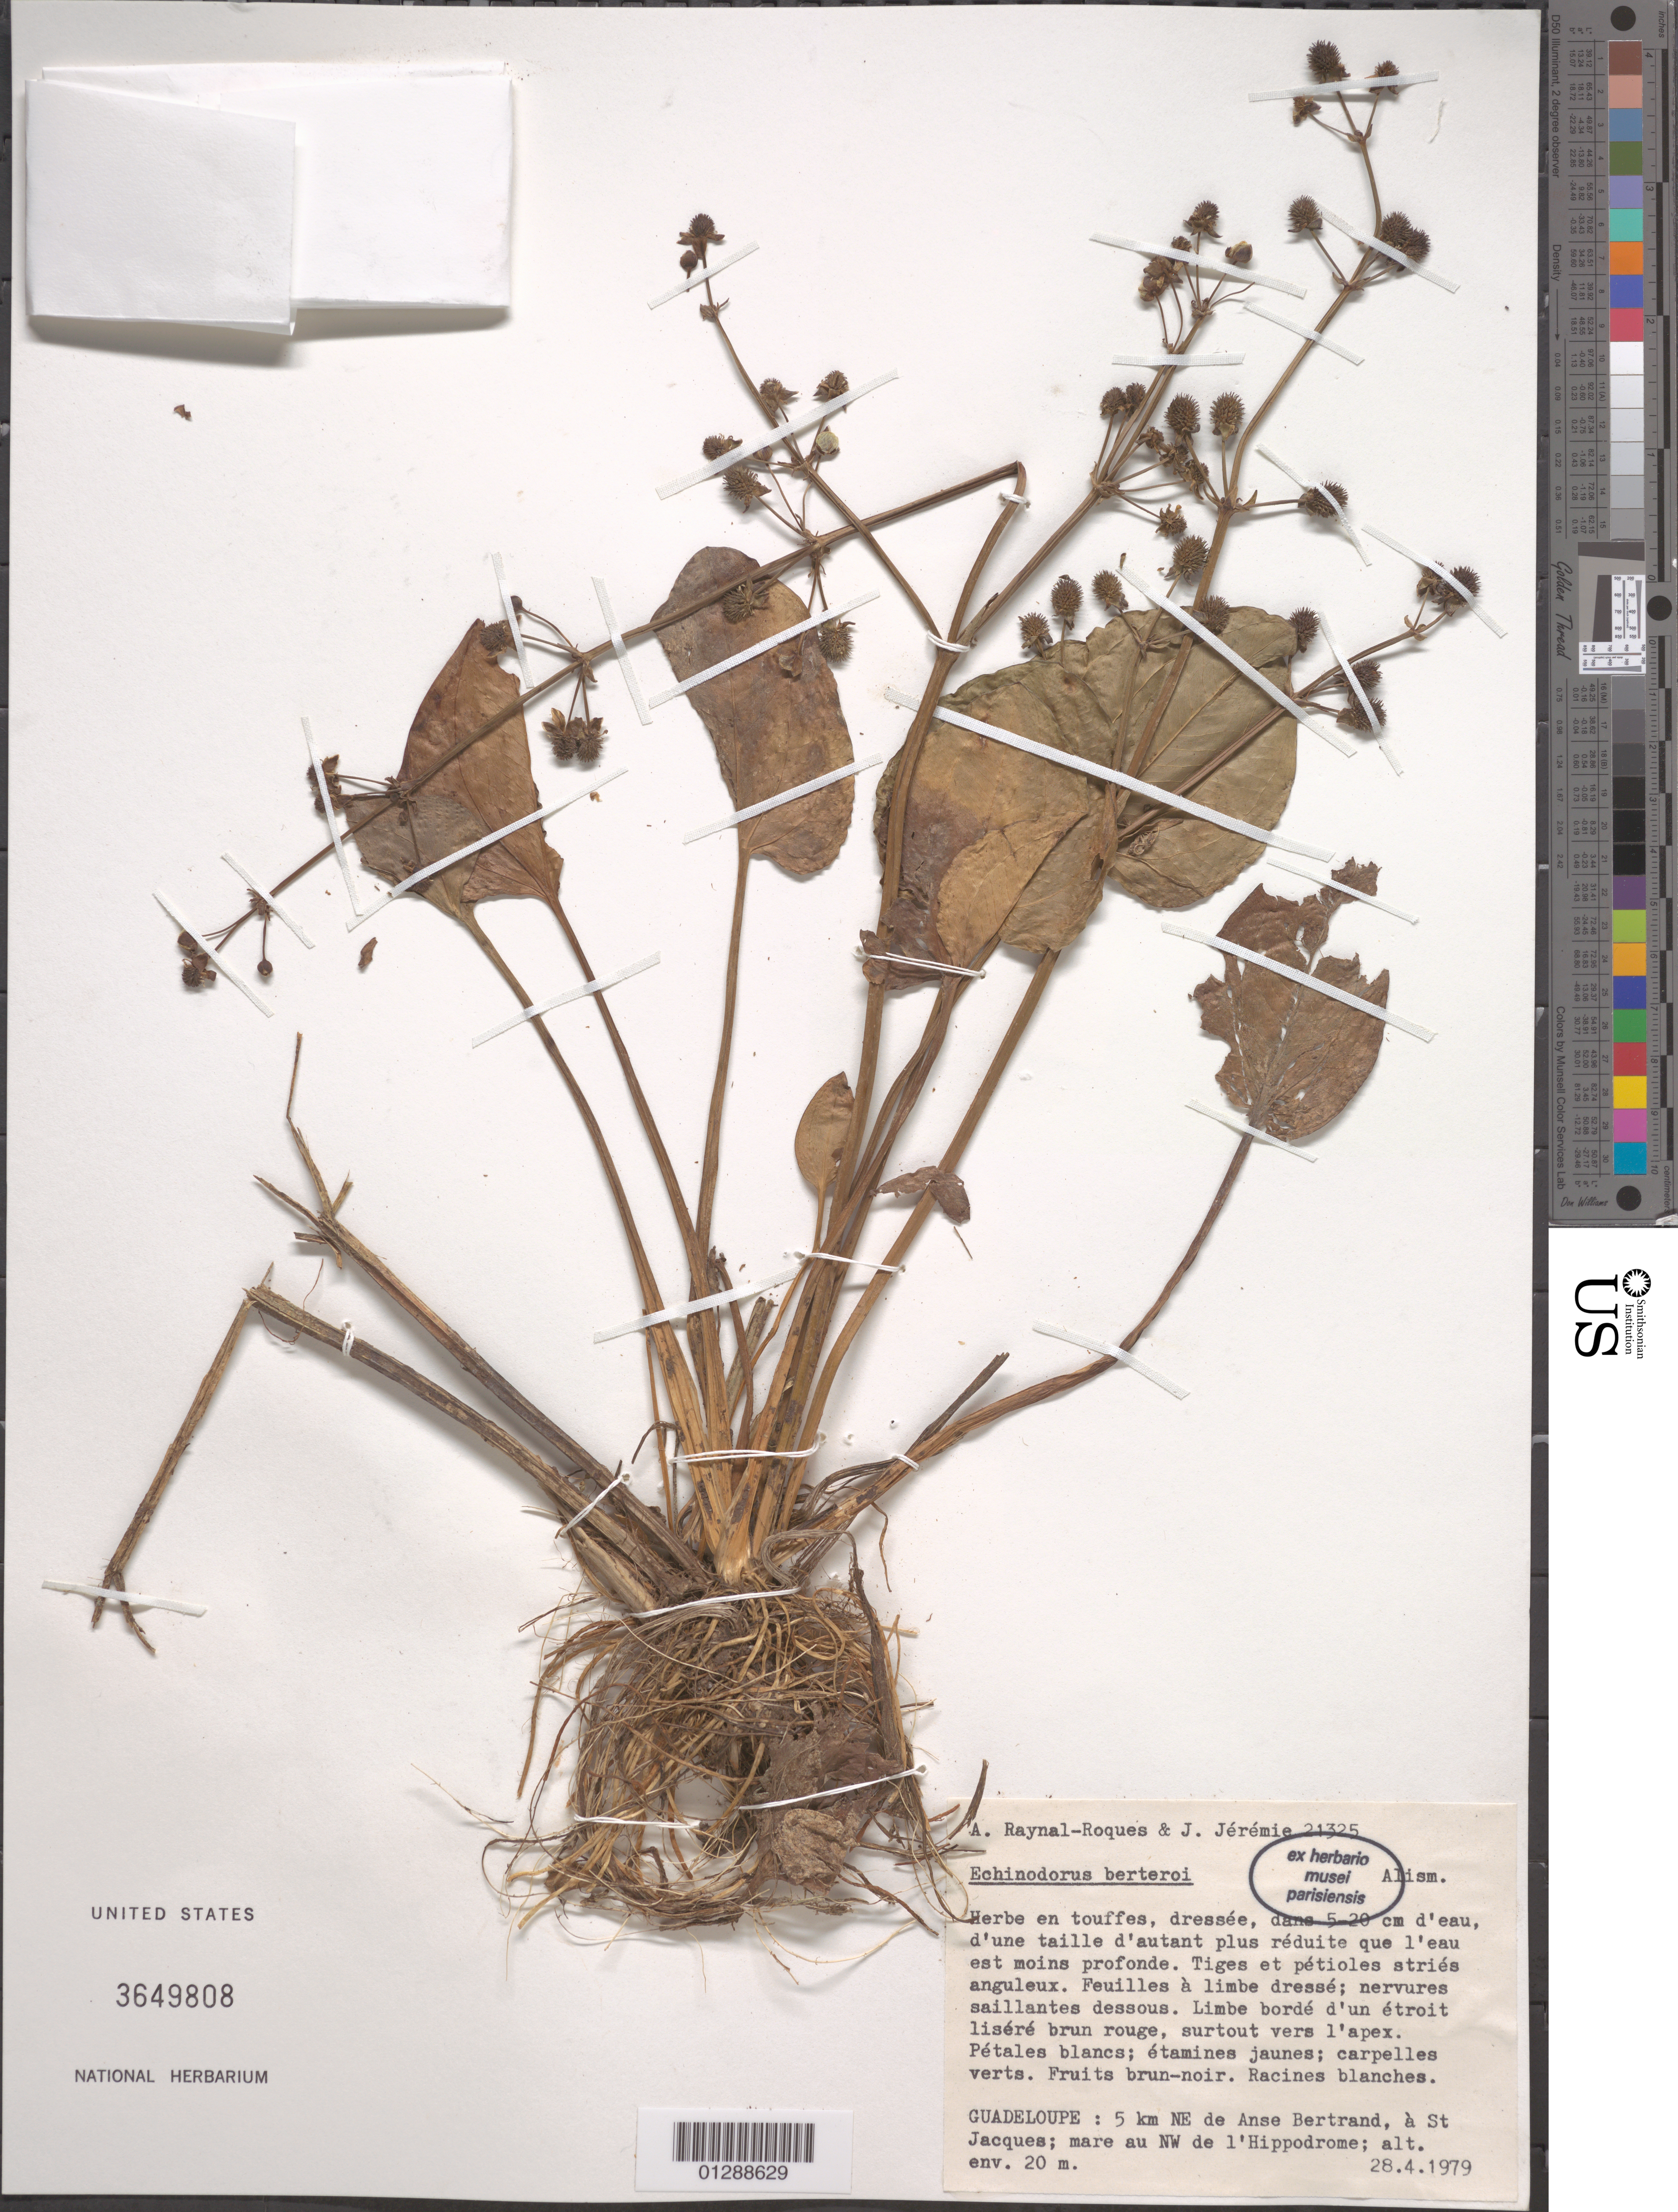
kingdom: Plantae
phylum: Tracheophyta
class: Liliopsida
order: Alismatales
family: Alismataceae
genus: Echinodorus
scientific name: Echinodorus berteroi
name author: (Spreng.) Fassett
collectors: A. M. Raynal & J. Jérémie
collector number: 21325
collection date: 1979-04-28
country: Guadeloupe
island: Grande-Terre I.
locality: Anse Bertrand. 5 km NE de Anse Bertrand, à St Jacques; mare au NW de l'Hippodrome.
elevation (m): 20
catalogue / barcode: US 3649808